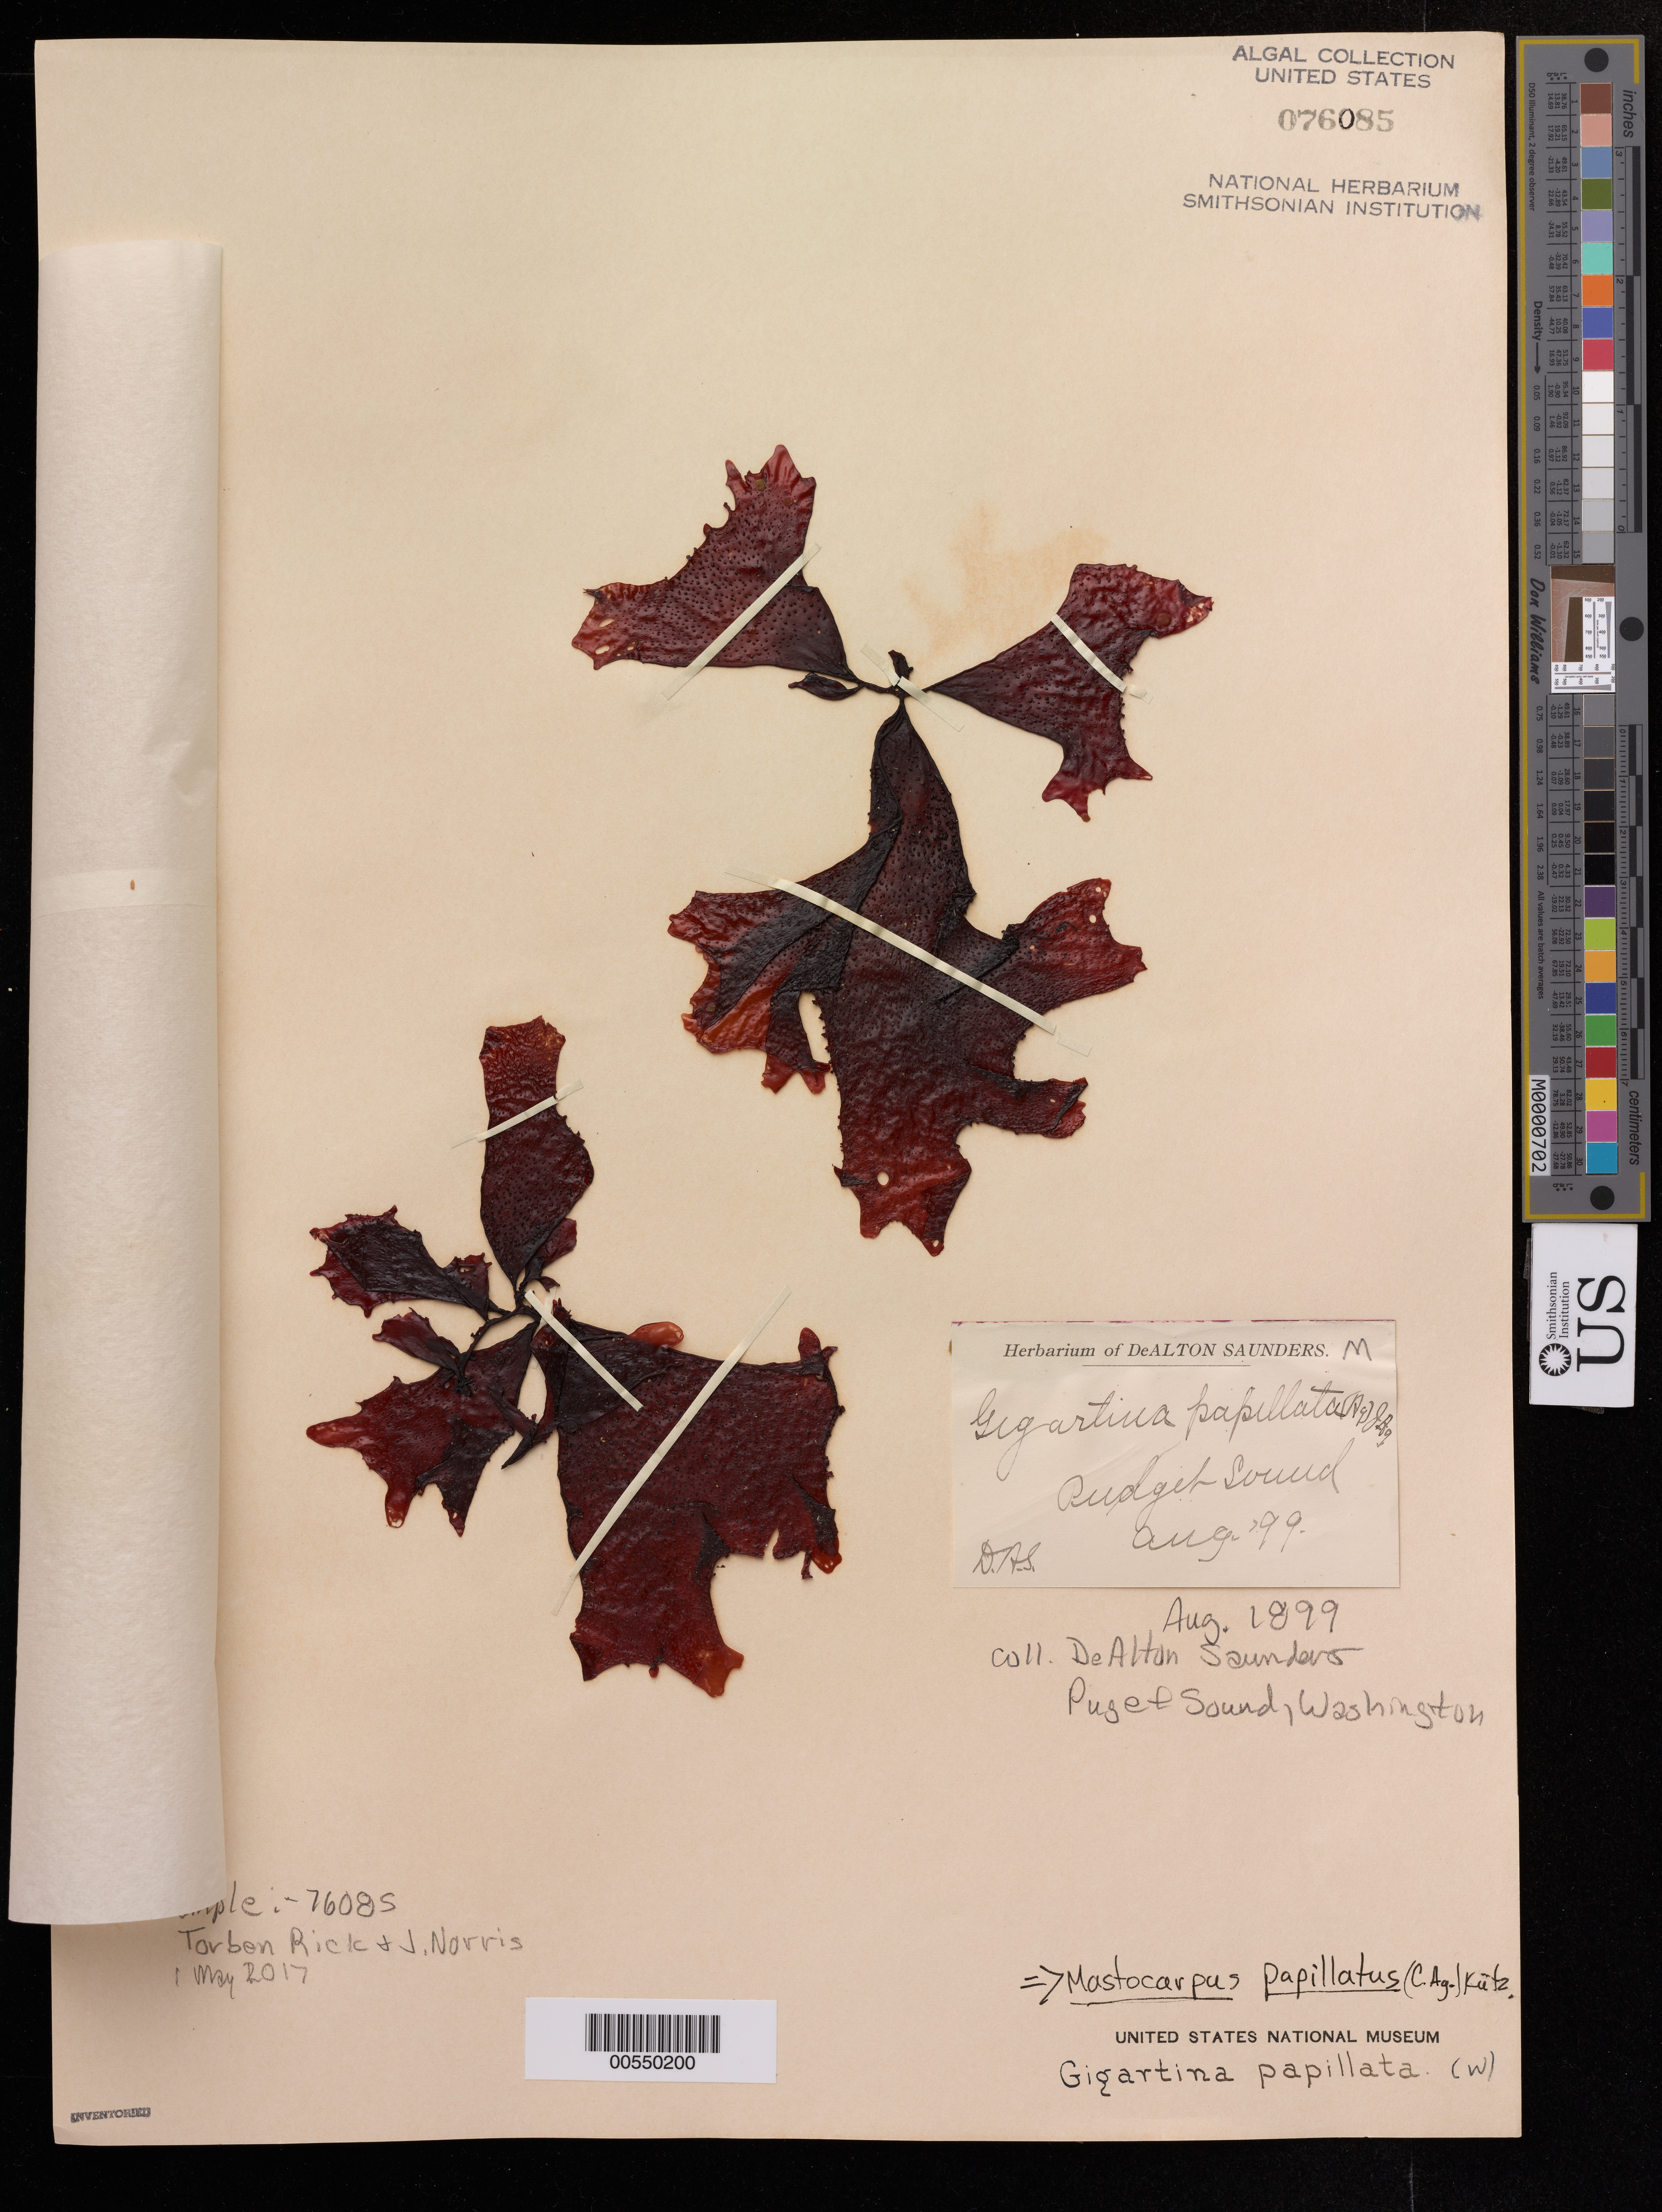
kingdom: Plantae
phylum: Rhodophyta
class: Florideophyceae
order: Gigartinales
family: Phyllophoraceae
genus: Mastocarpus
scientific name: Mastocarpus papillatus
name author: (C. Agardh) Kütz.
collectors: D. Saunders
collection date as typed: Aug 1899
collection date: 1899-08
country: United States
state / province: Washington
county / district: King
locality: Puget Sound (Pudget Sound)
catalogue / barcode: US 76085